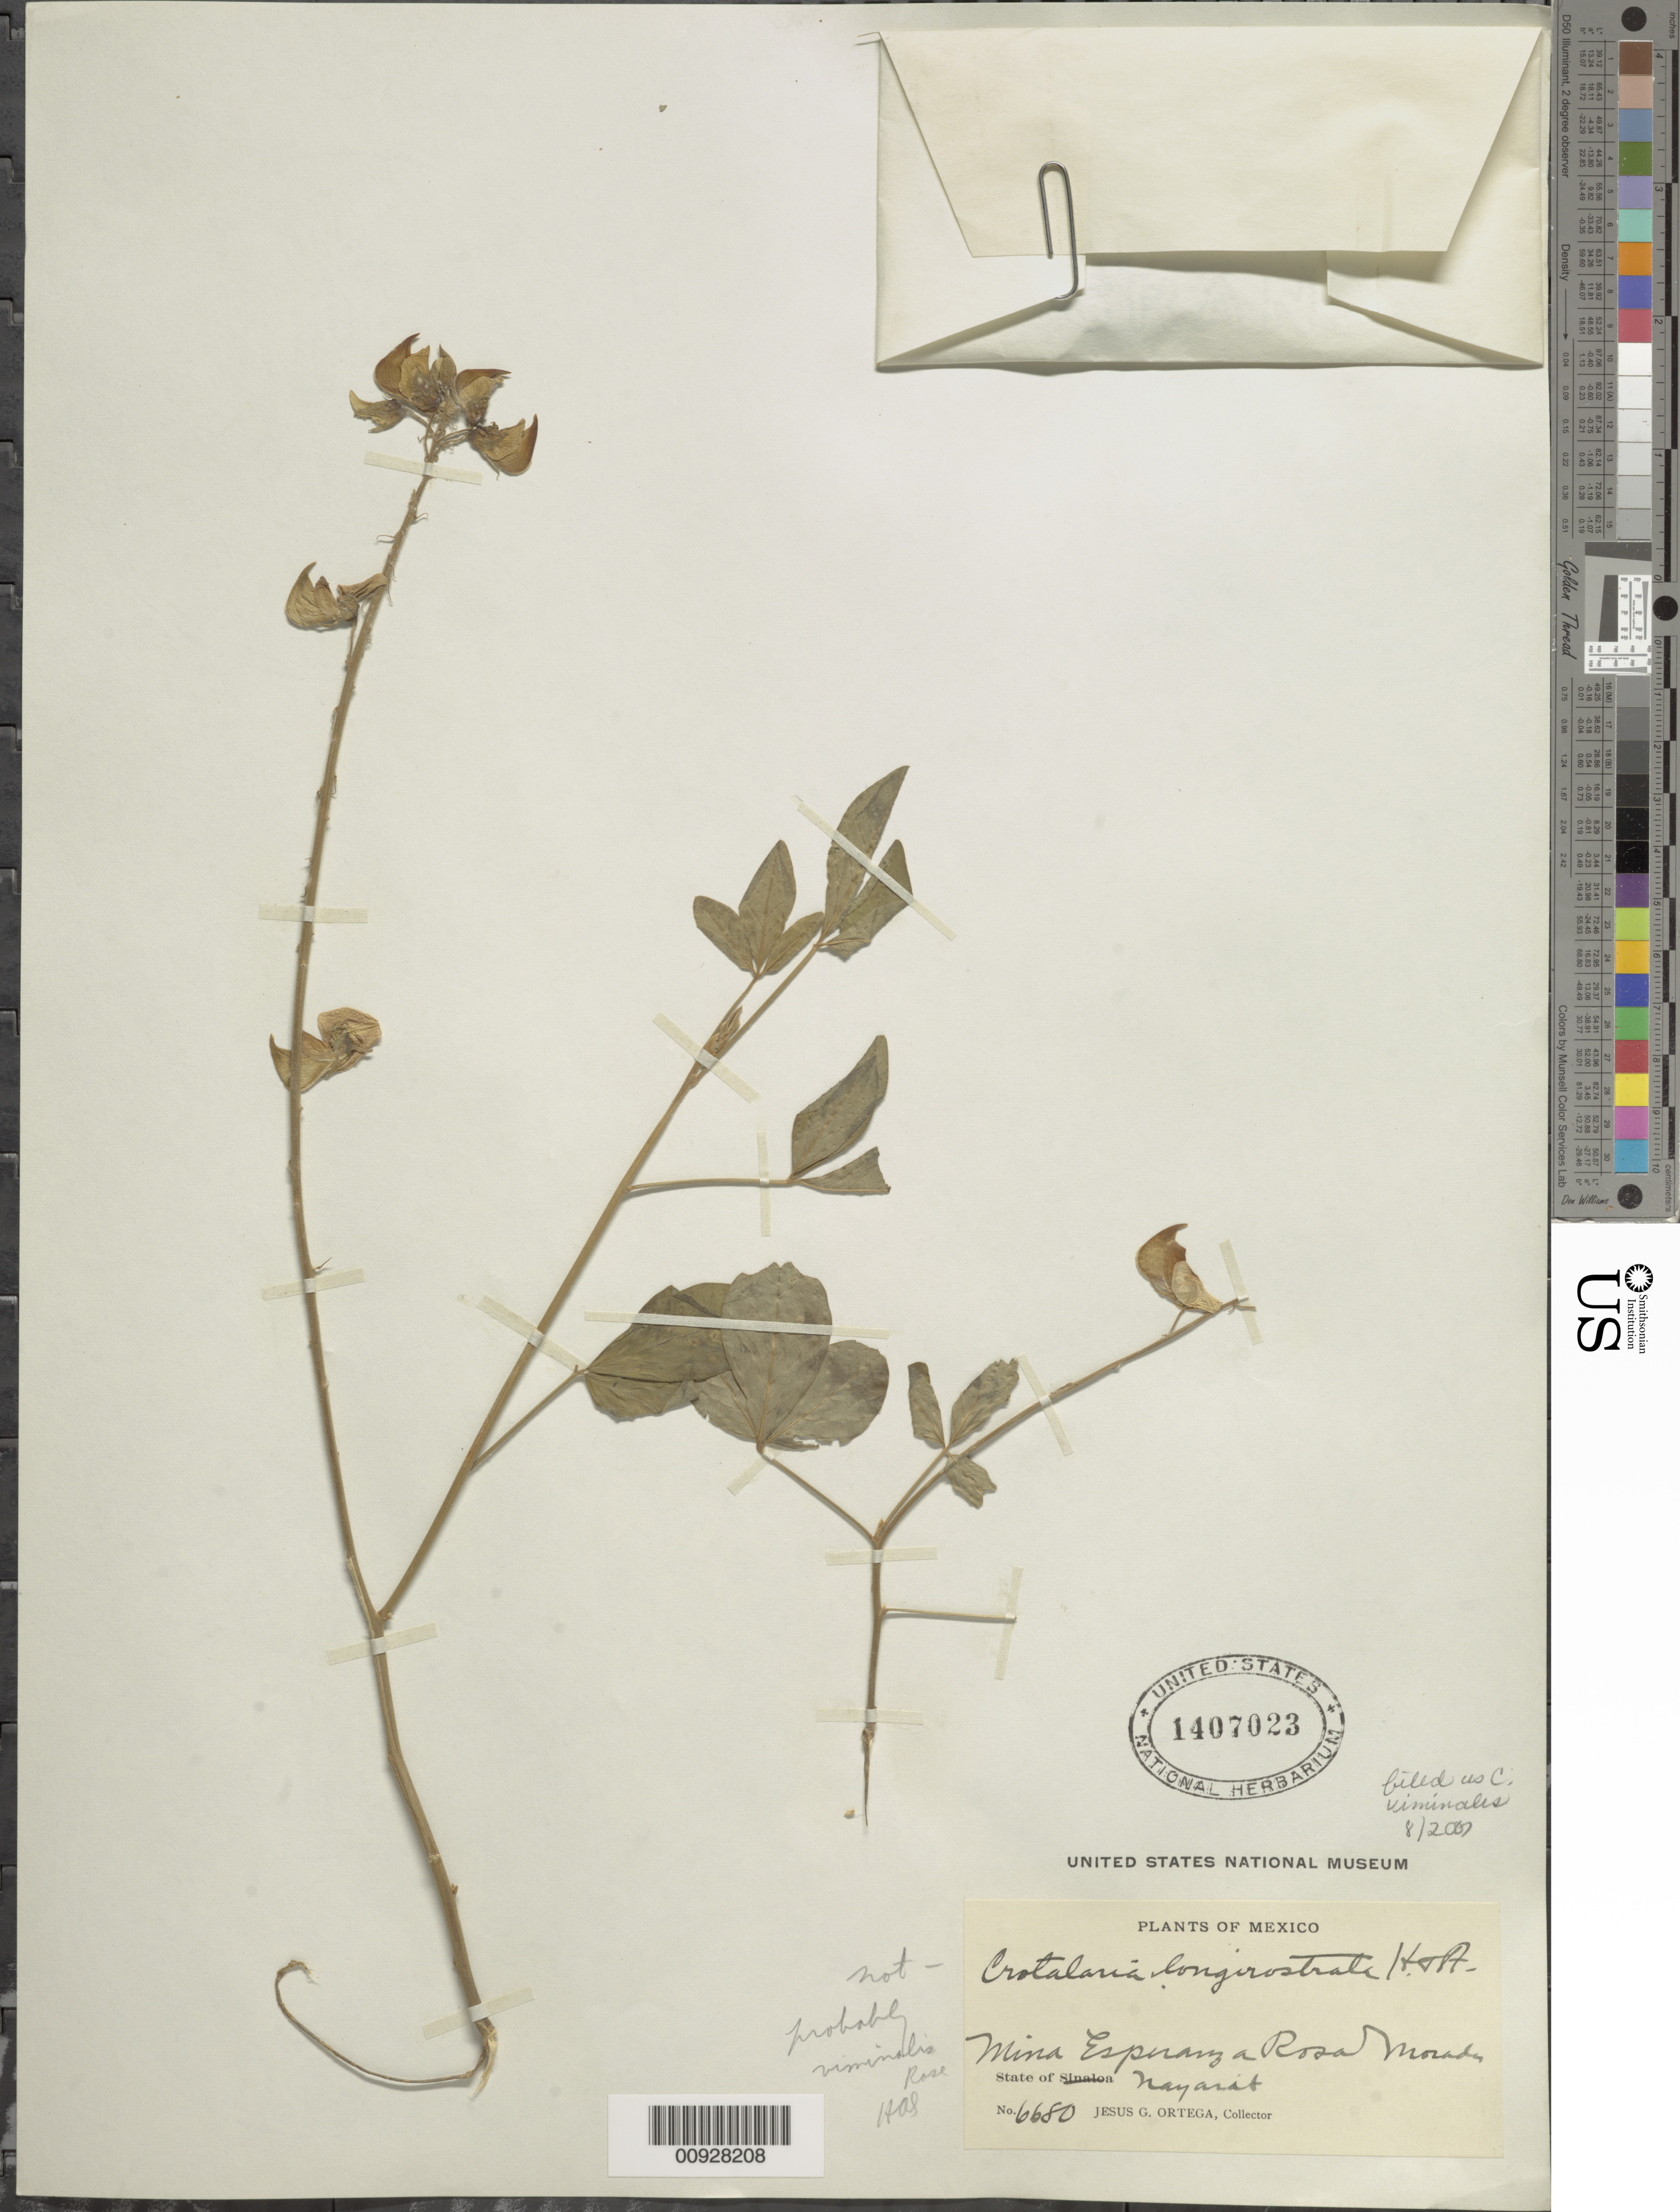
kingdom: Plantae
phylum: Tracheophyta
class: Magnoliopsida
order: Fabales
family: Fabaceae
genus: Crotalaria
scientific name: Crotalaria viminalis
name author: Rose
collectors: J. Ortega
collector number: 6680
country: Mexico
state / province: Nayarit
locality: Mina Esperanza Rosa Morada.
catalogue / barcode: US 1407023